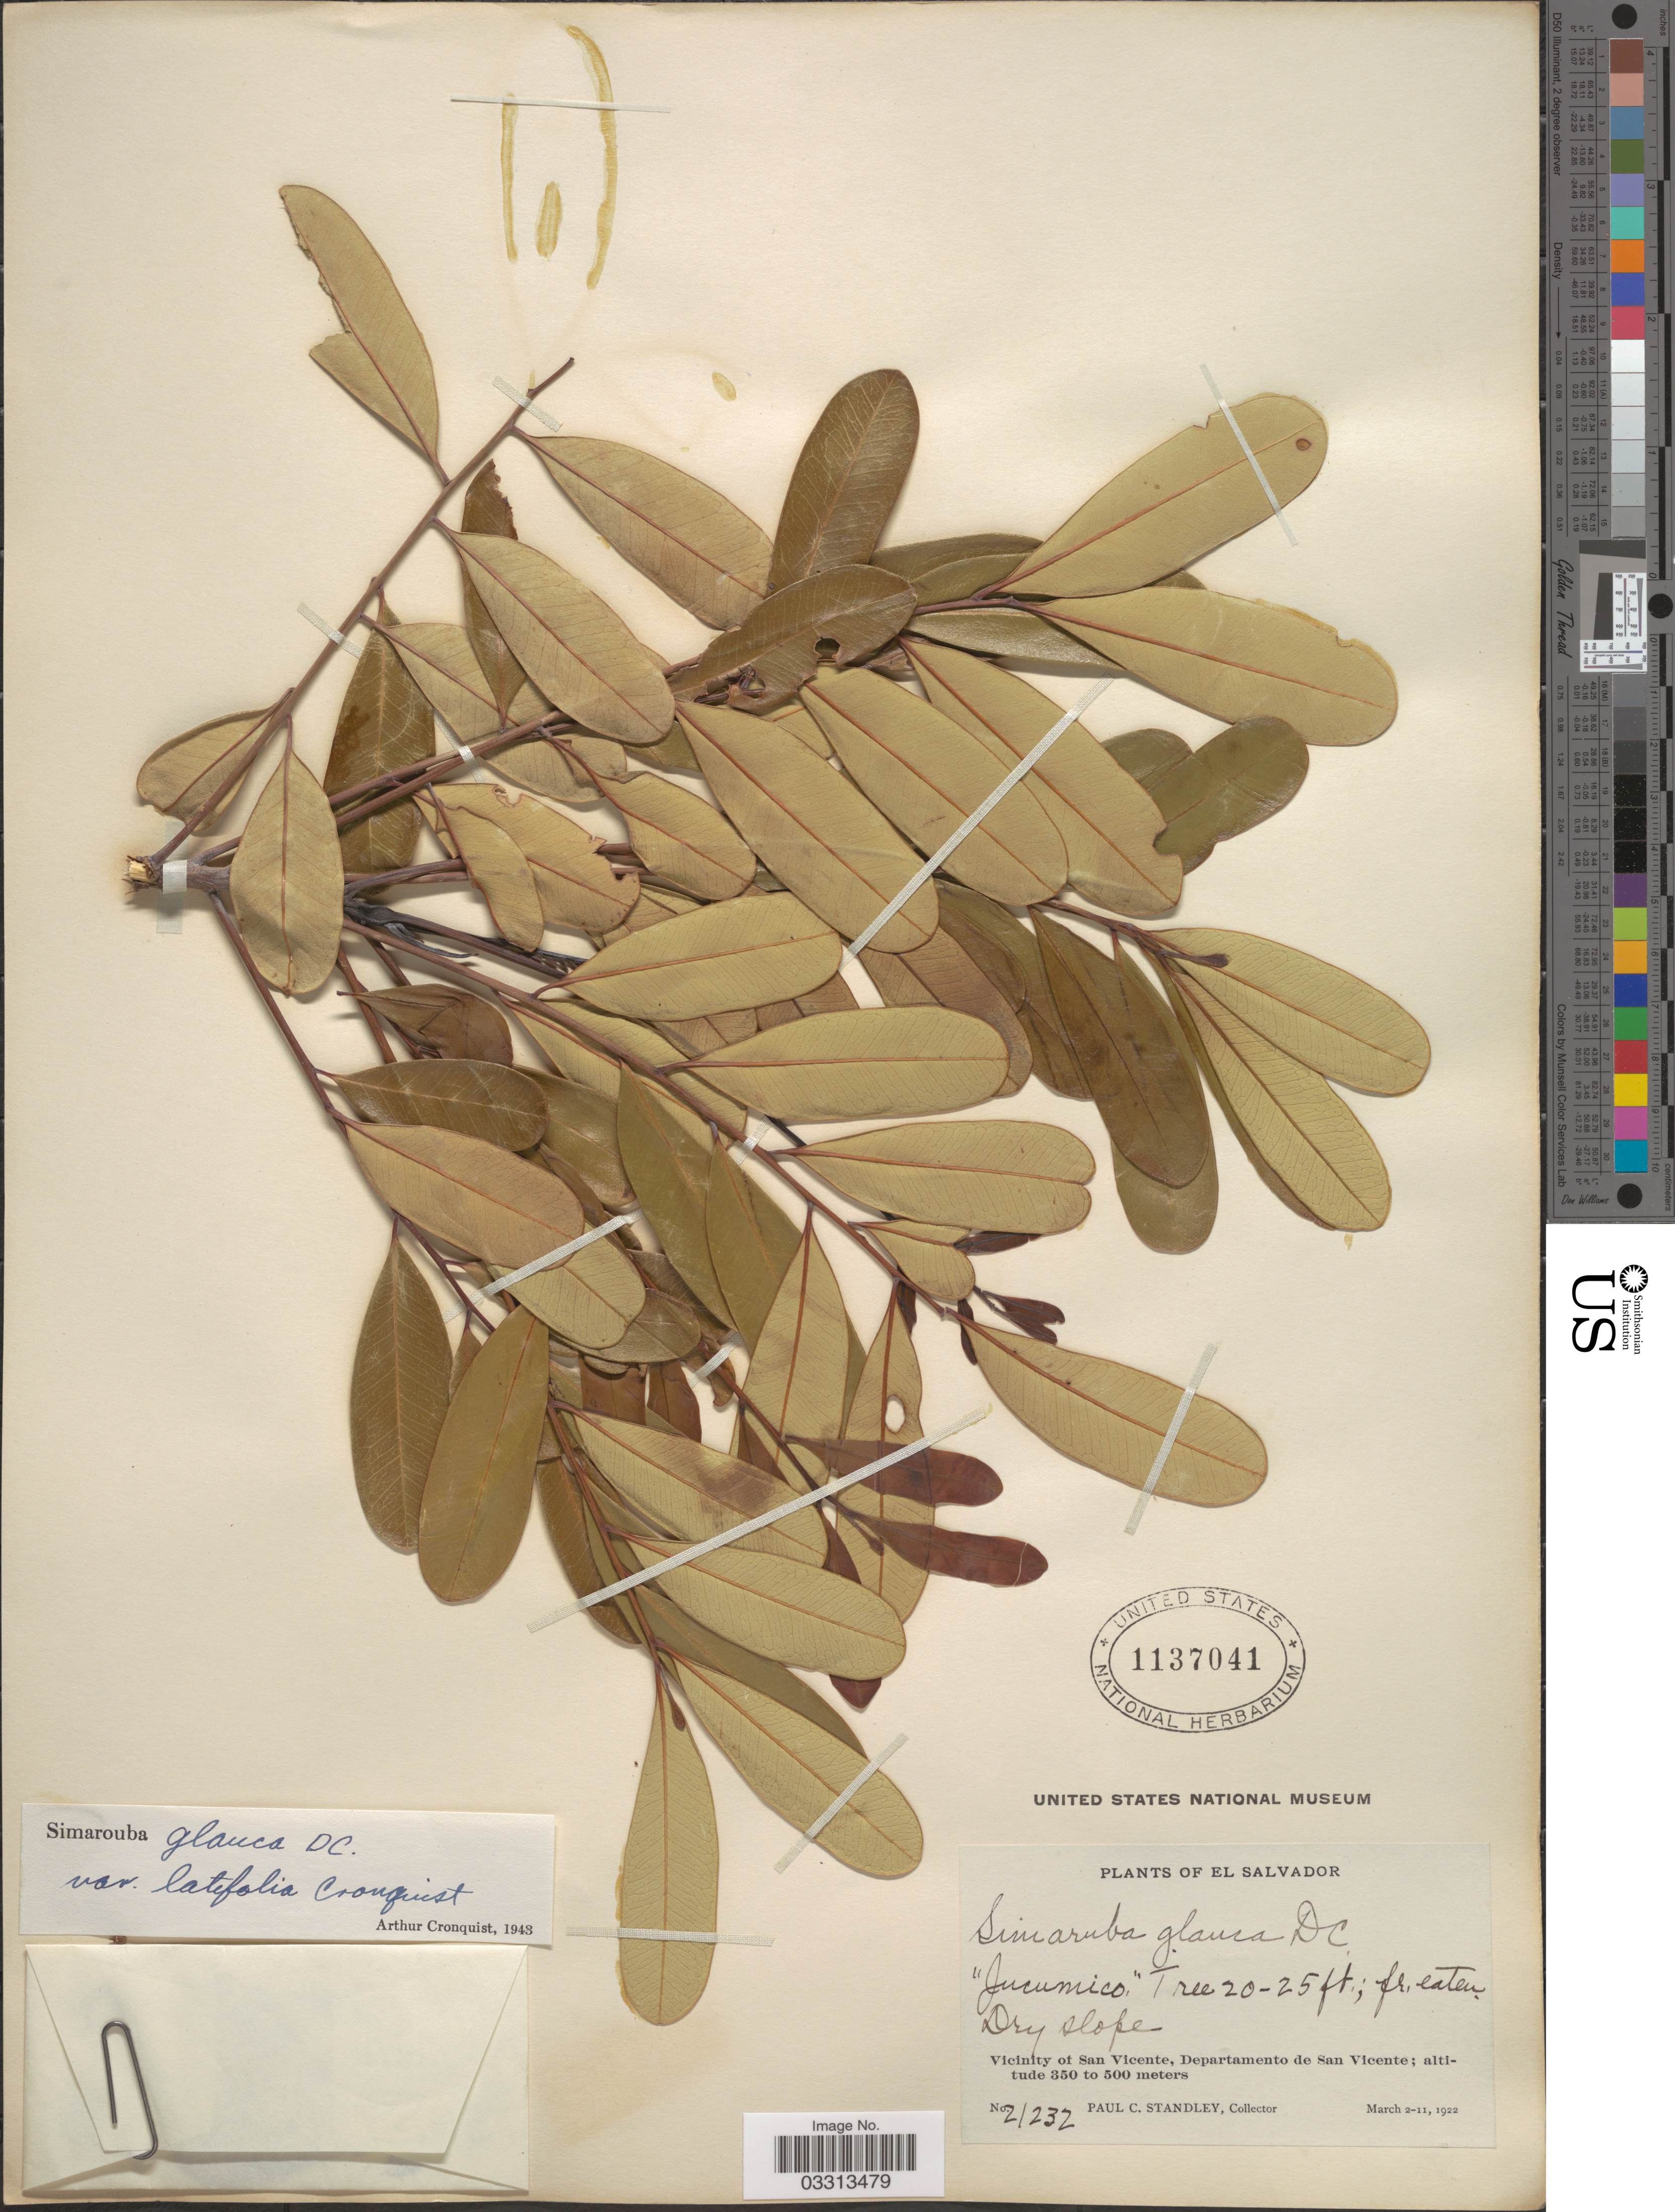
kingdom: Plantae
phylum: Tracheophyta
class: Magnoliopsida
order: Sapindales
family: Simaroubaceae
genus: Simarouba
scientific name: Simarouba glauca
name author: DC.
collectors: P. C. Standley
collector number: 21232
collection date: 1922-03-02/1922-03-11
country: El Salvador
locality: Vicinity of San Vicente, Departamento de San Vicente.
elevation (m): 350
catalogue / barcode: US 1137041